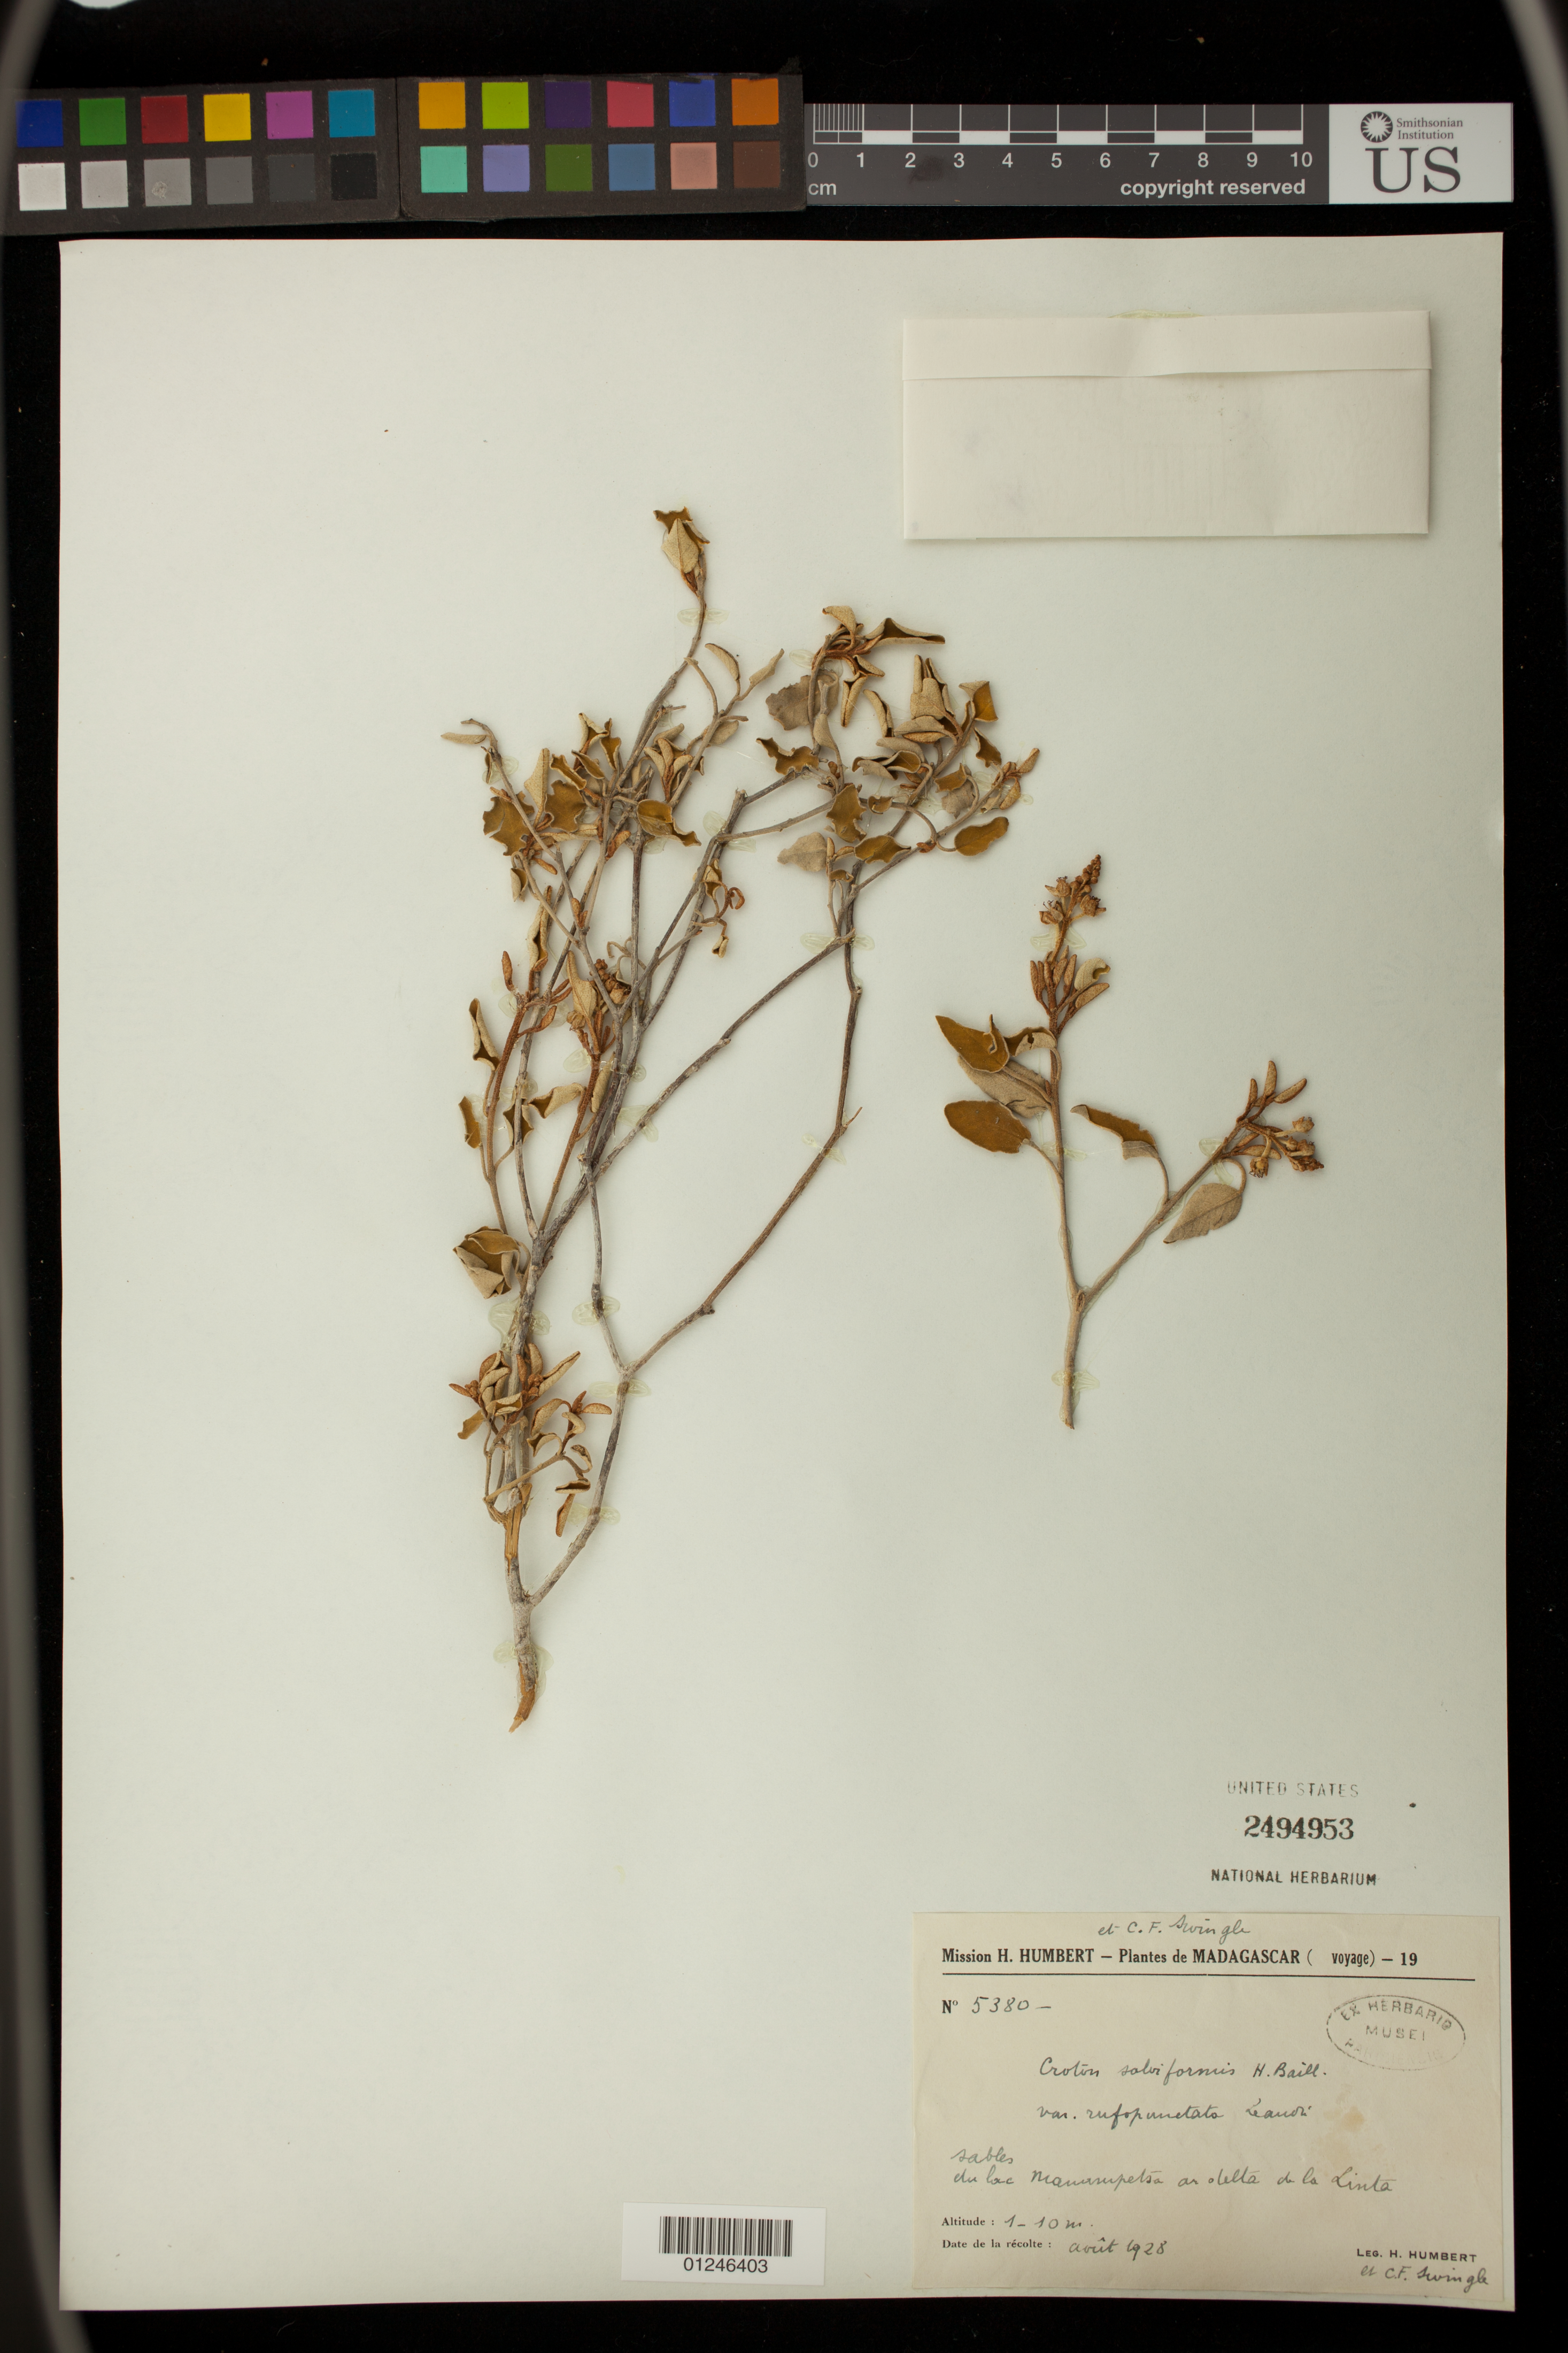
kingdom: Plantae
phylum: Tracheophyta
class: Magnoliopsida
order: Malpighiales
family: Euphorbiaceae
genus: Croton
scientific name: Croton salviformis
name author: Baill.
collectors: H. Humbert & C. Swingle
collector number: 5380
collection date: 1928-08-01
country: Madagascar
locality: Sables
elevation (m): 1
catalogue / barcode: US 2494953